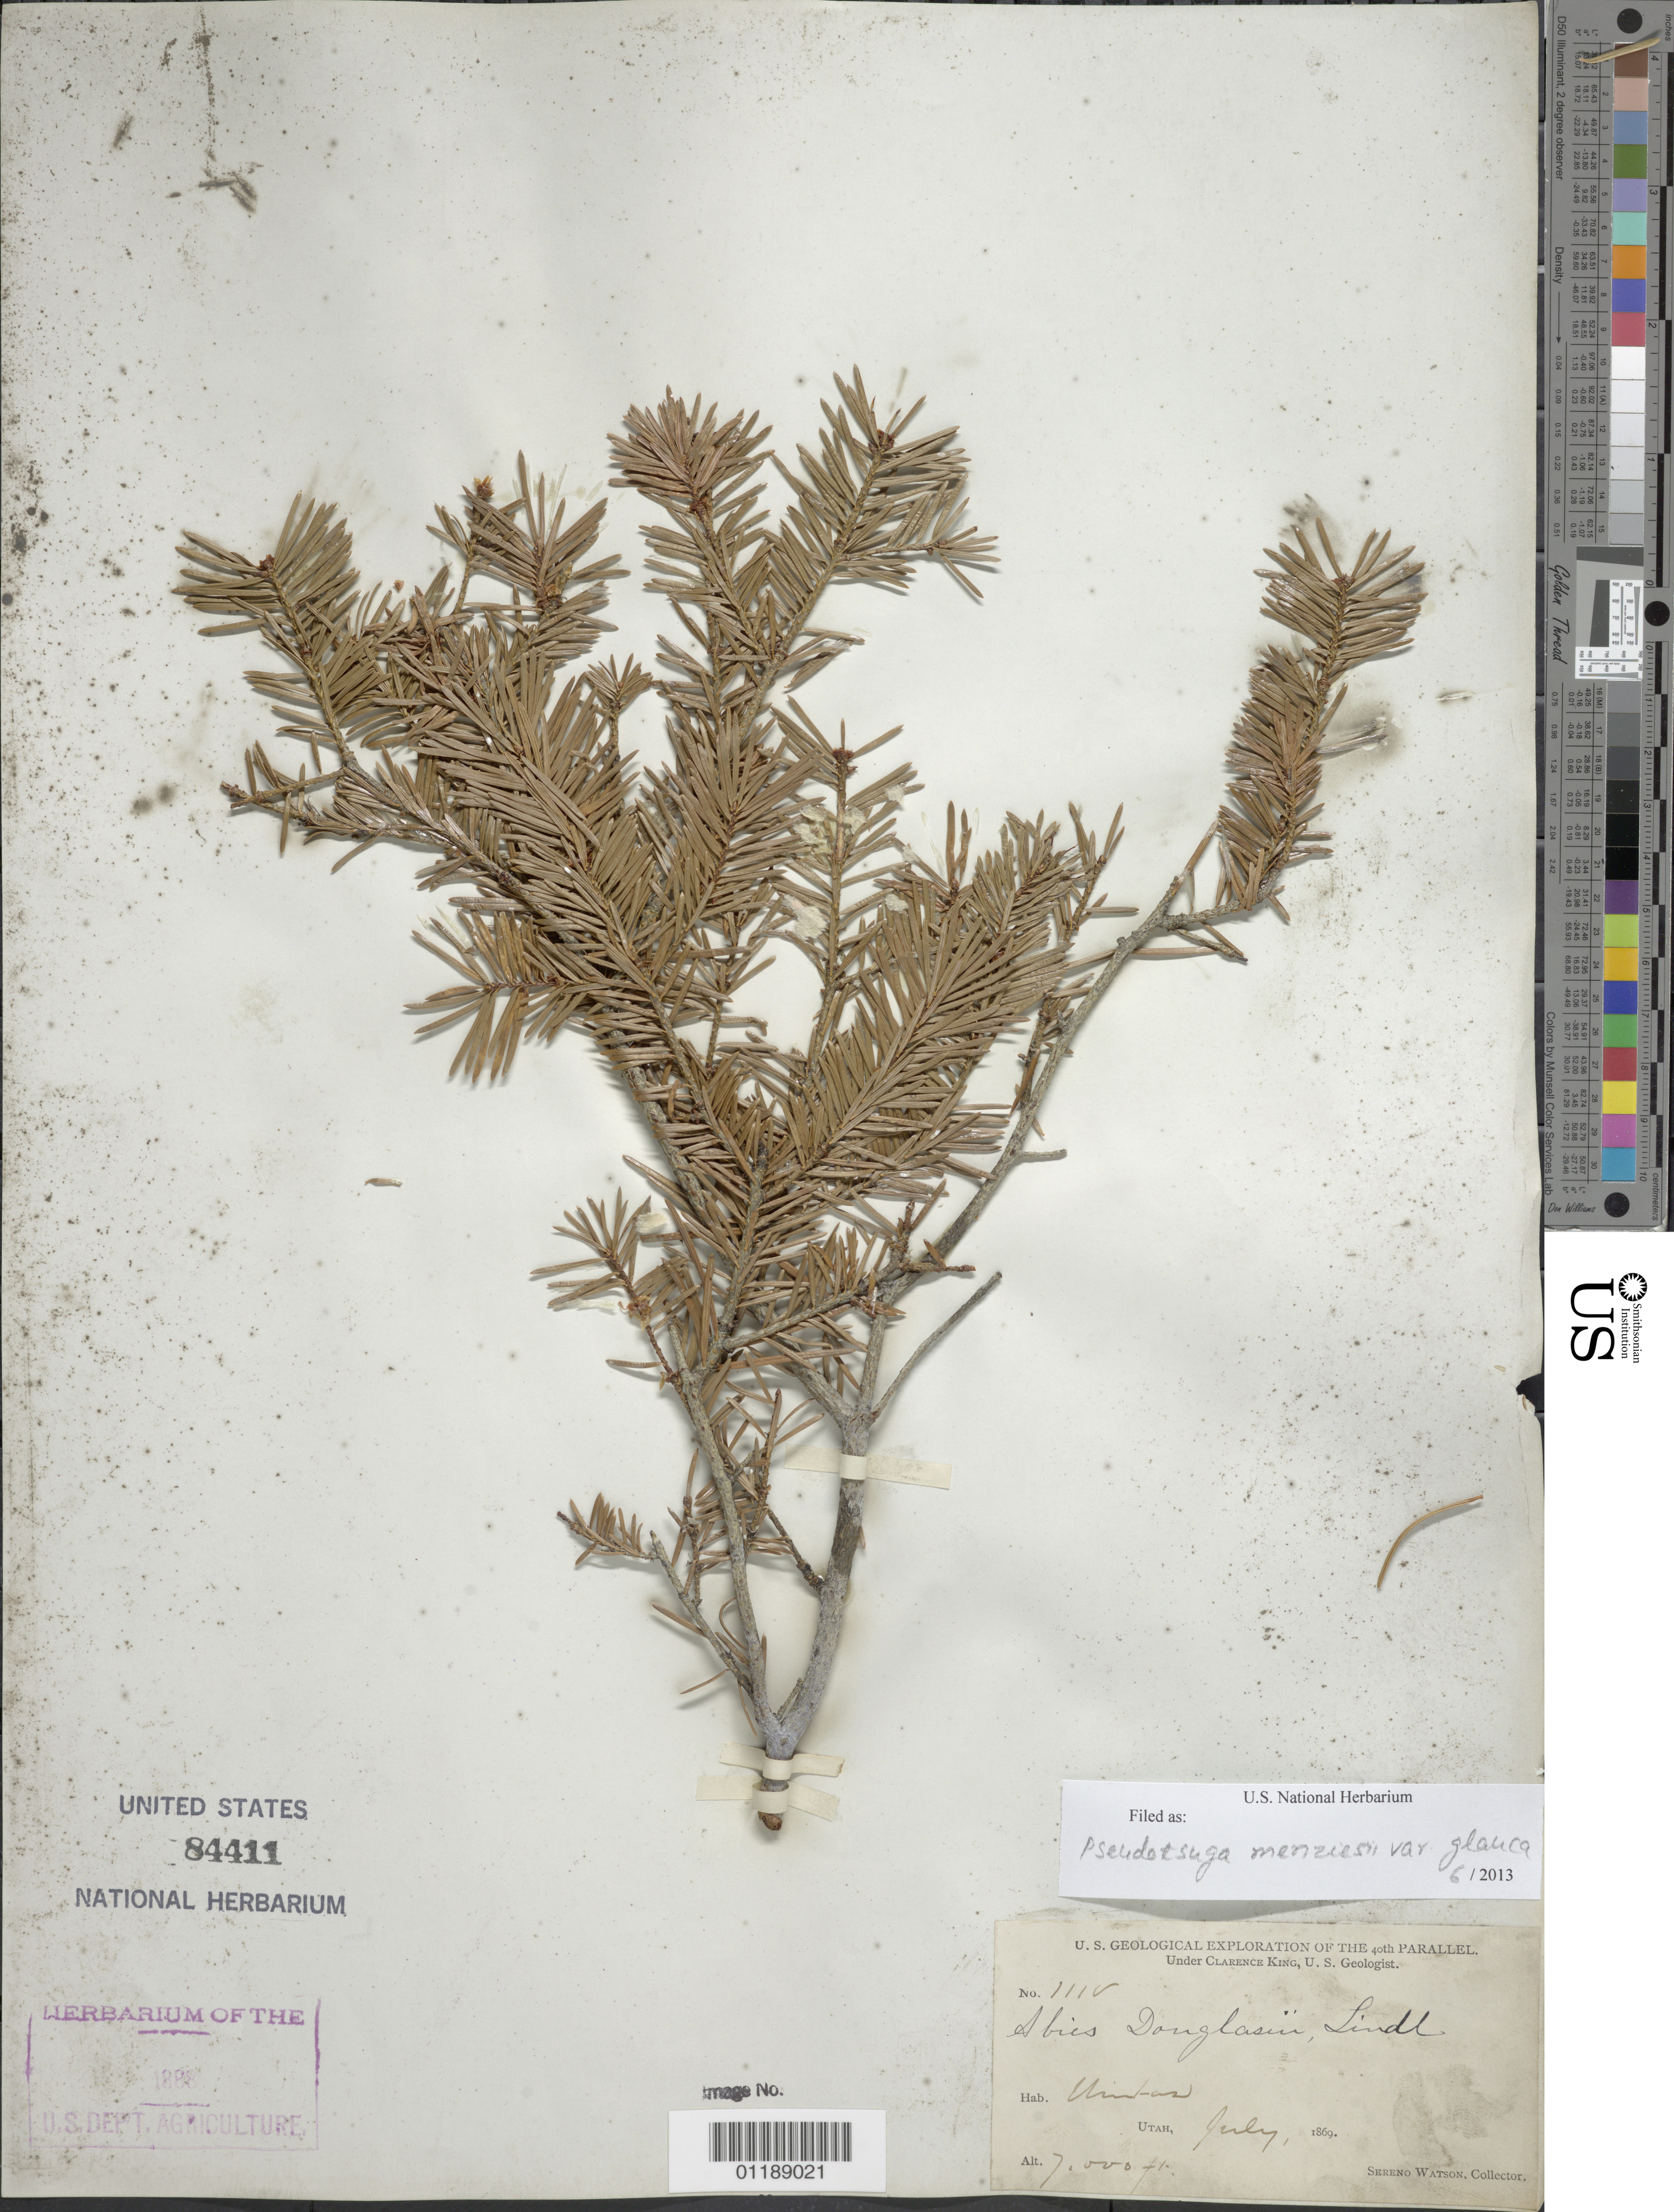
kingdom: Plantae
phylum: Tracheophyta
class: Pinopsida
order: Pinales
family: Pinaceae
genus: Pseudotsuga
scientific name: Pseudotsuga menziesii var. glauca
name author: (Beissn.) Franco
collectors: S. Watson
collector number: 1118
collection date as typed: Jul 1869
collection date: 1869-07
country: United States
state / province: Utah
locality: Uintas.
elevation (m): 2134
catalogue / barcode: US 84411